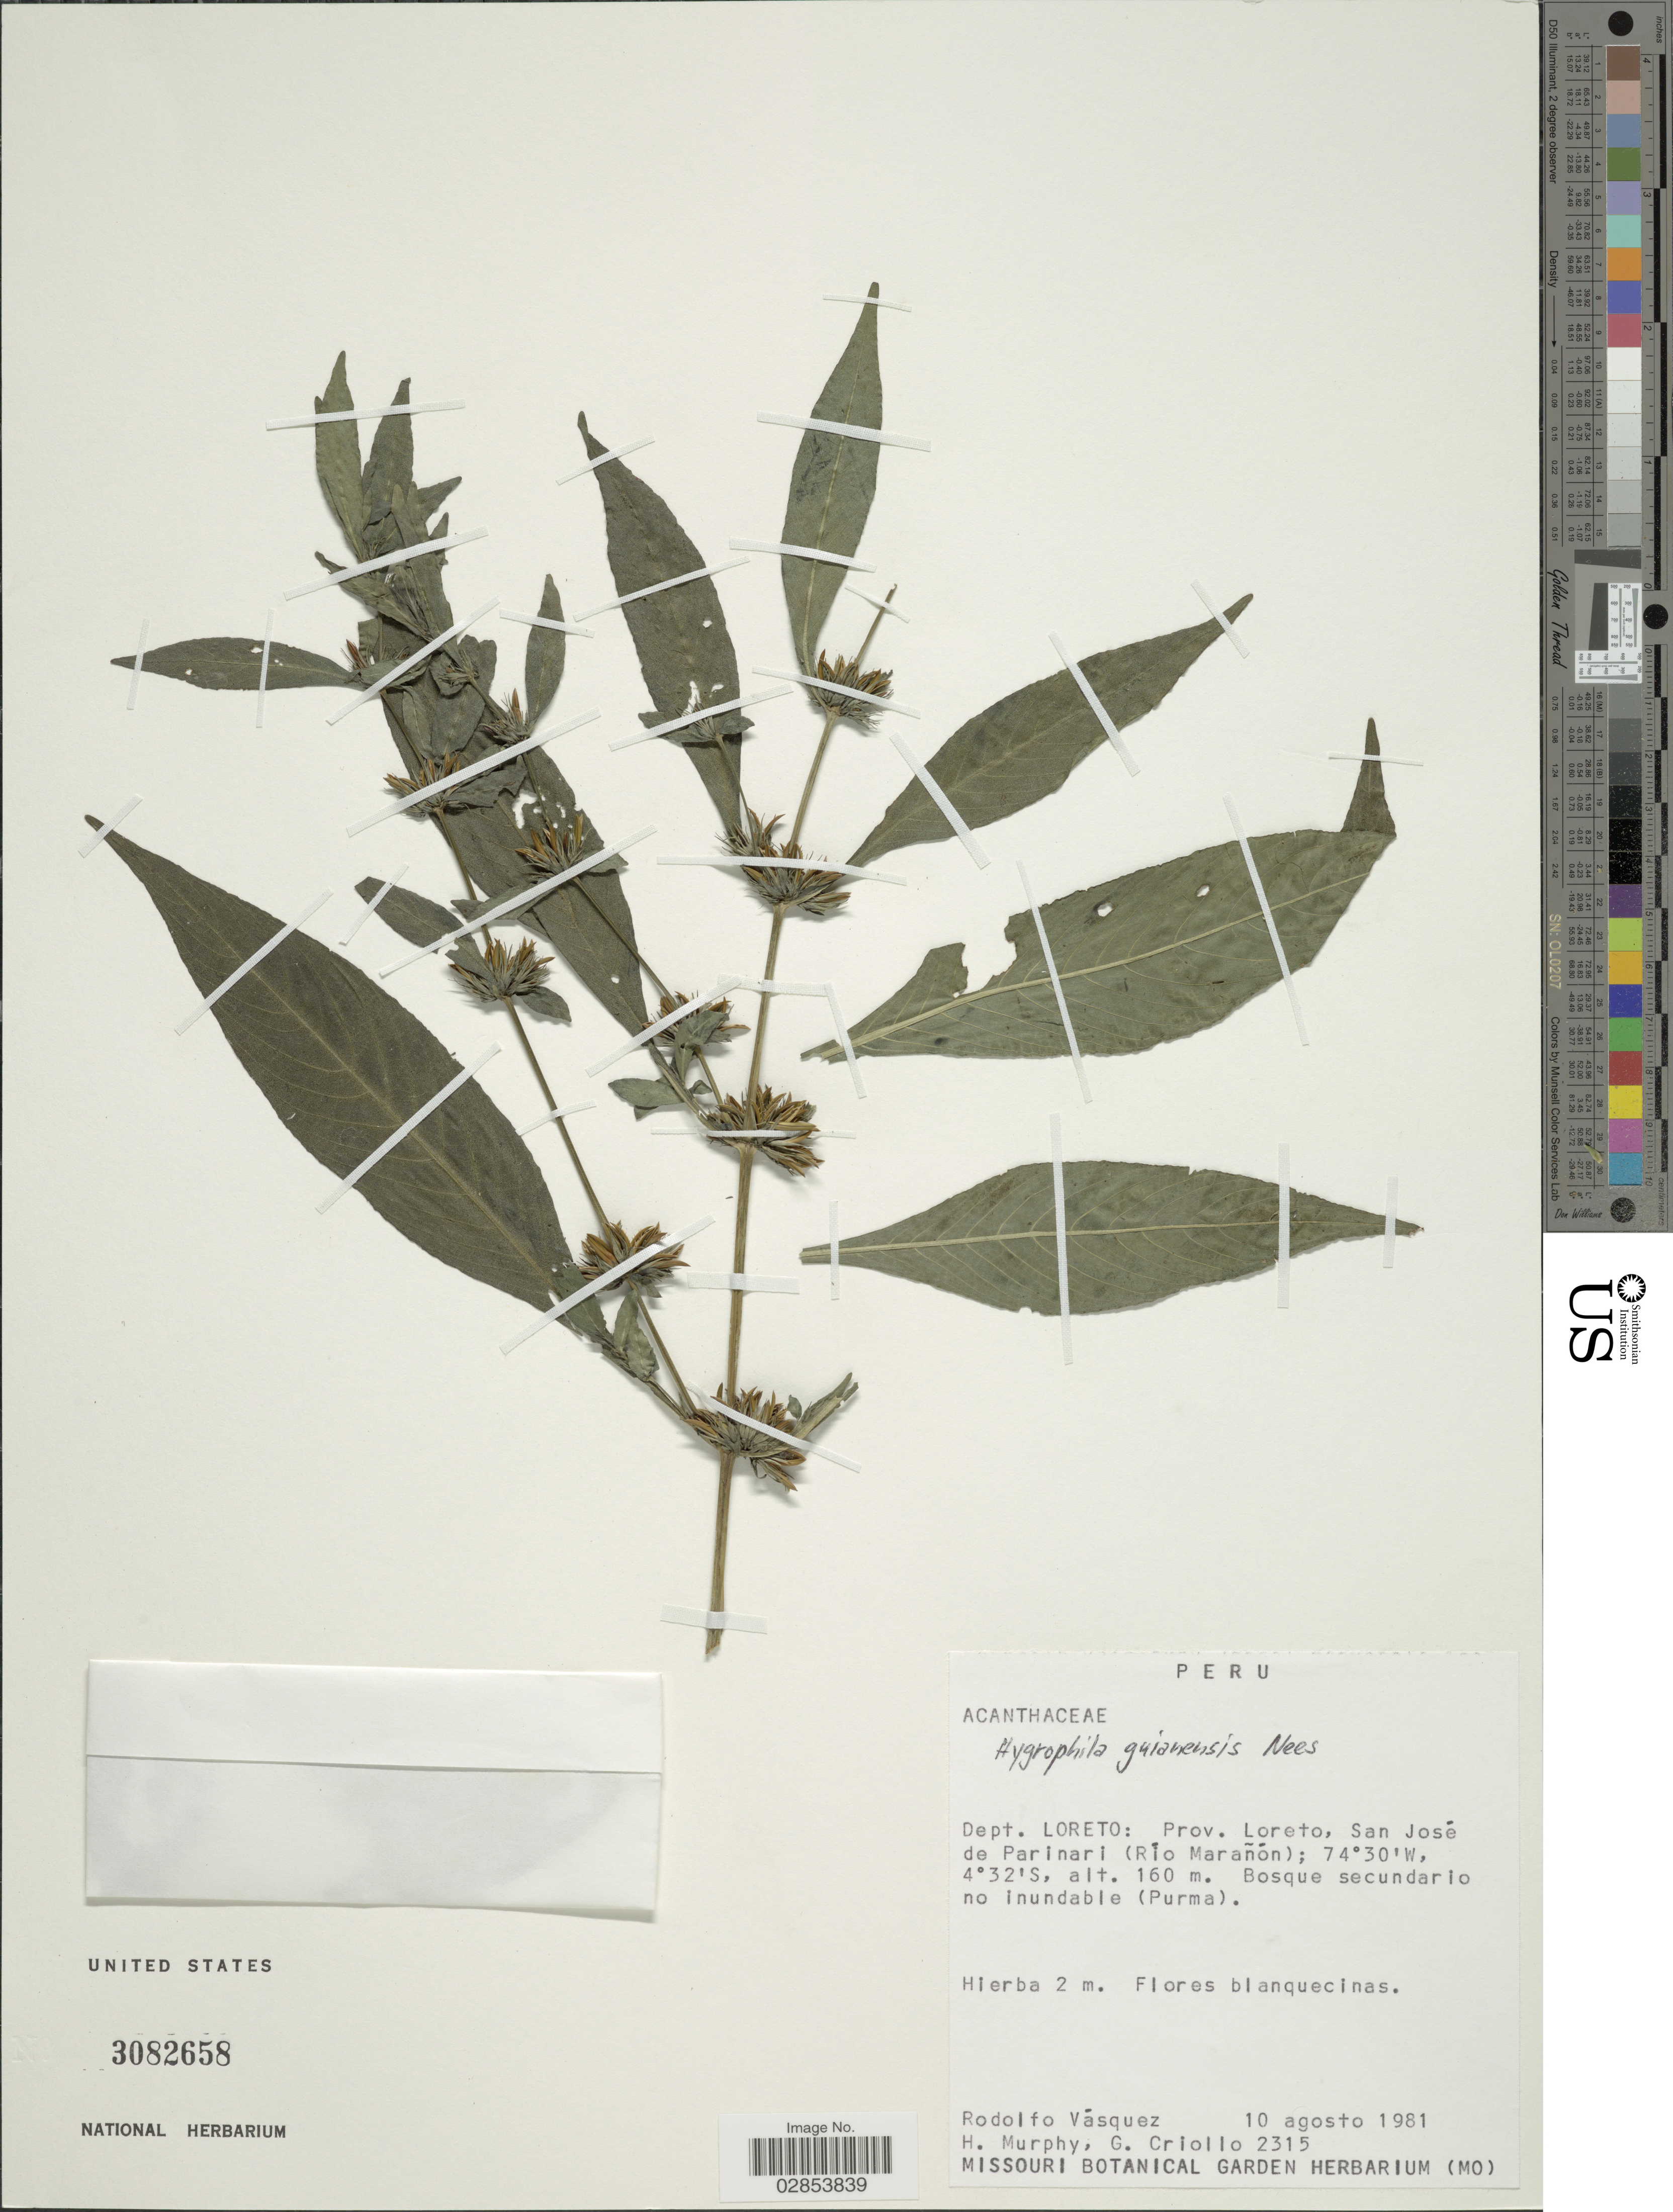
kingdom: Plantae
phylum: Tracheophyta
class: Magnoliopsida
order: Lamiales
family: Acanthaceae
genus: Hygrophila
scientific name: Hygrophila costata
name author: Nees & T. Nees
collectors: R. Vásquez, H. Murphy & G. Criollo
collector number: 2315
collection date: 1981-08-10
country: Peru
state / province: Loreto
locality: Dept. Loreto: Prov. Loreto, San José de Parinari (Río Marañon).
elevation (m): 160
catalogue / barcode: US 3082658